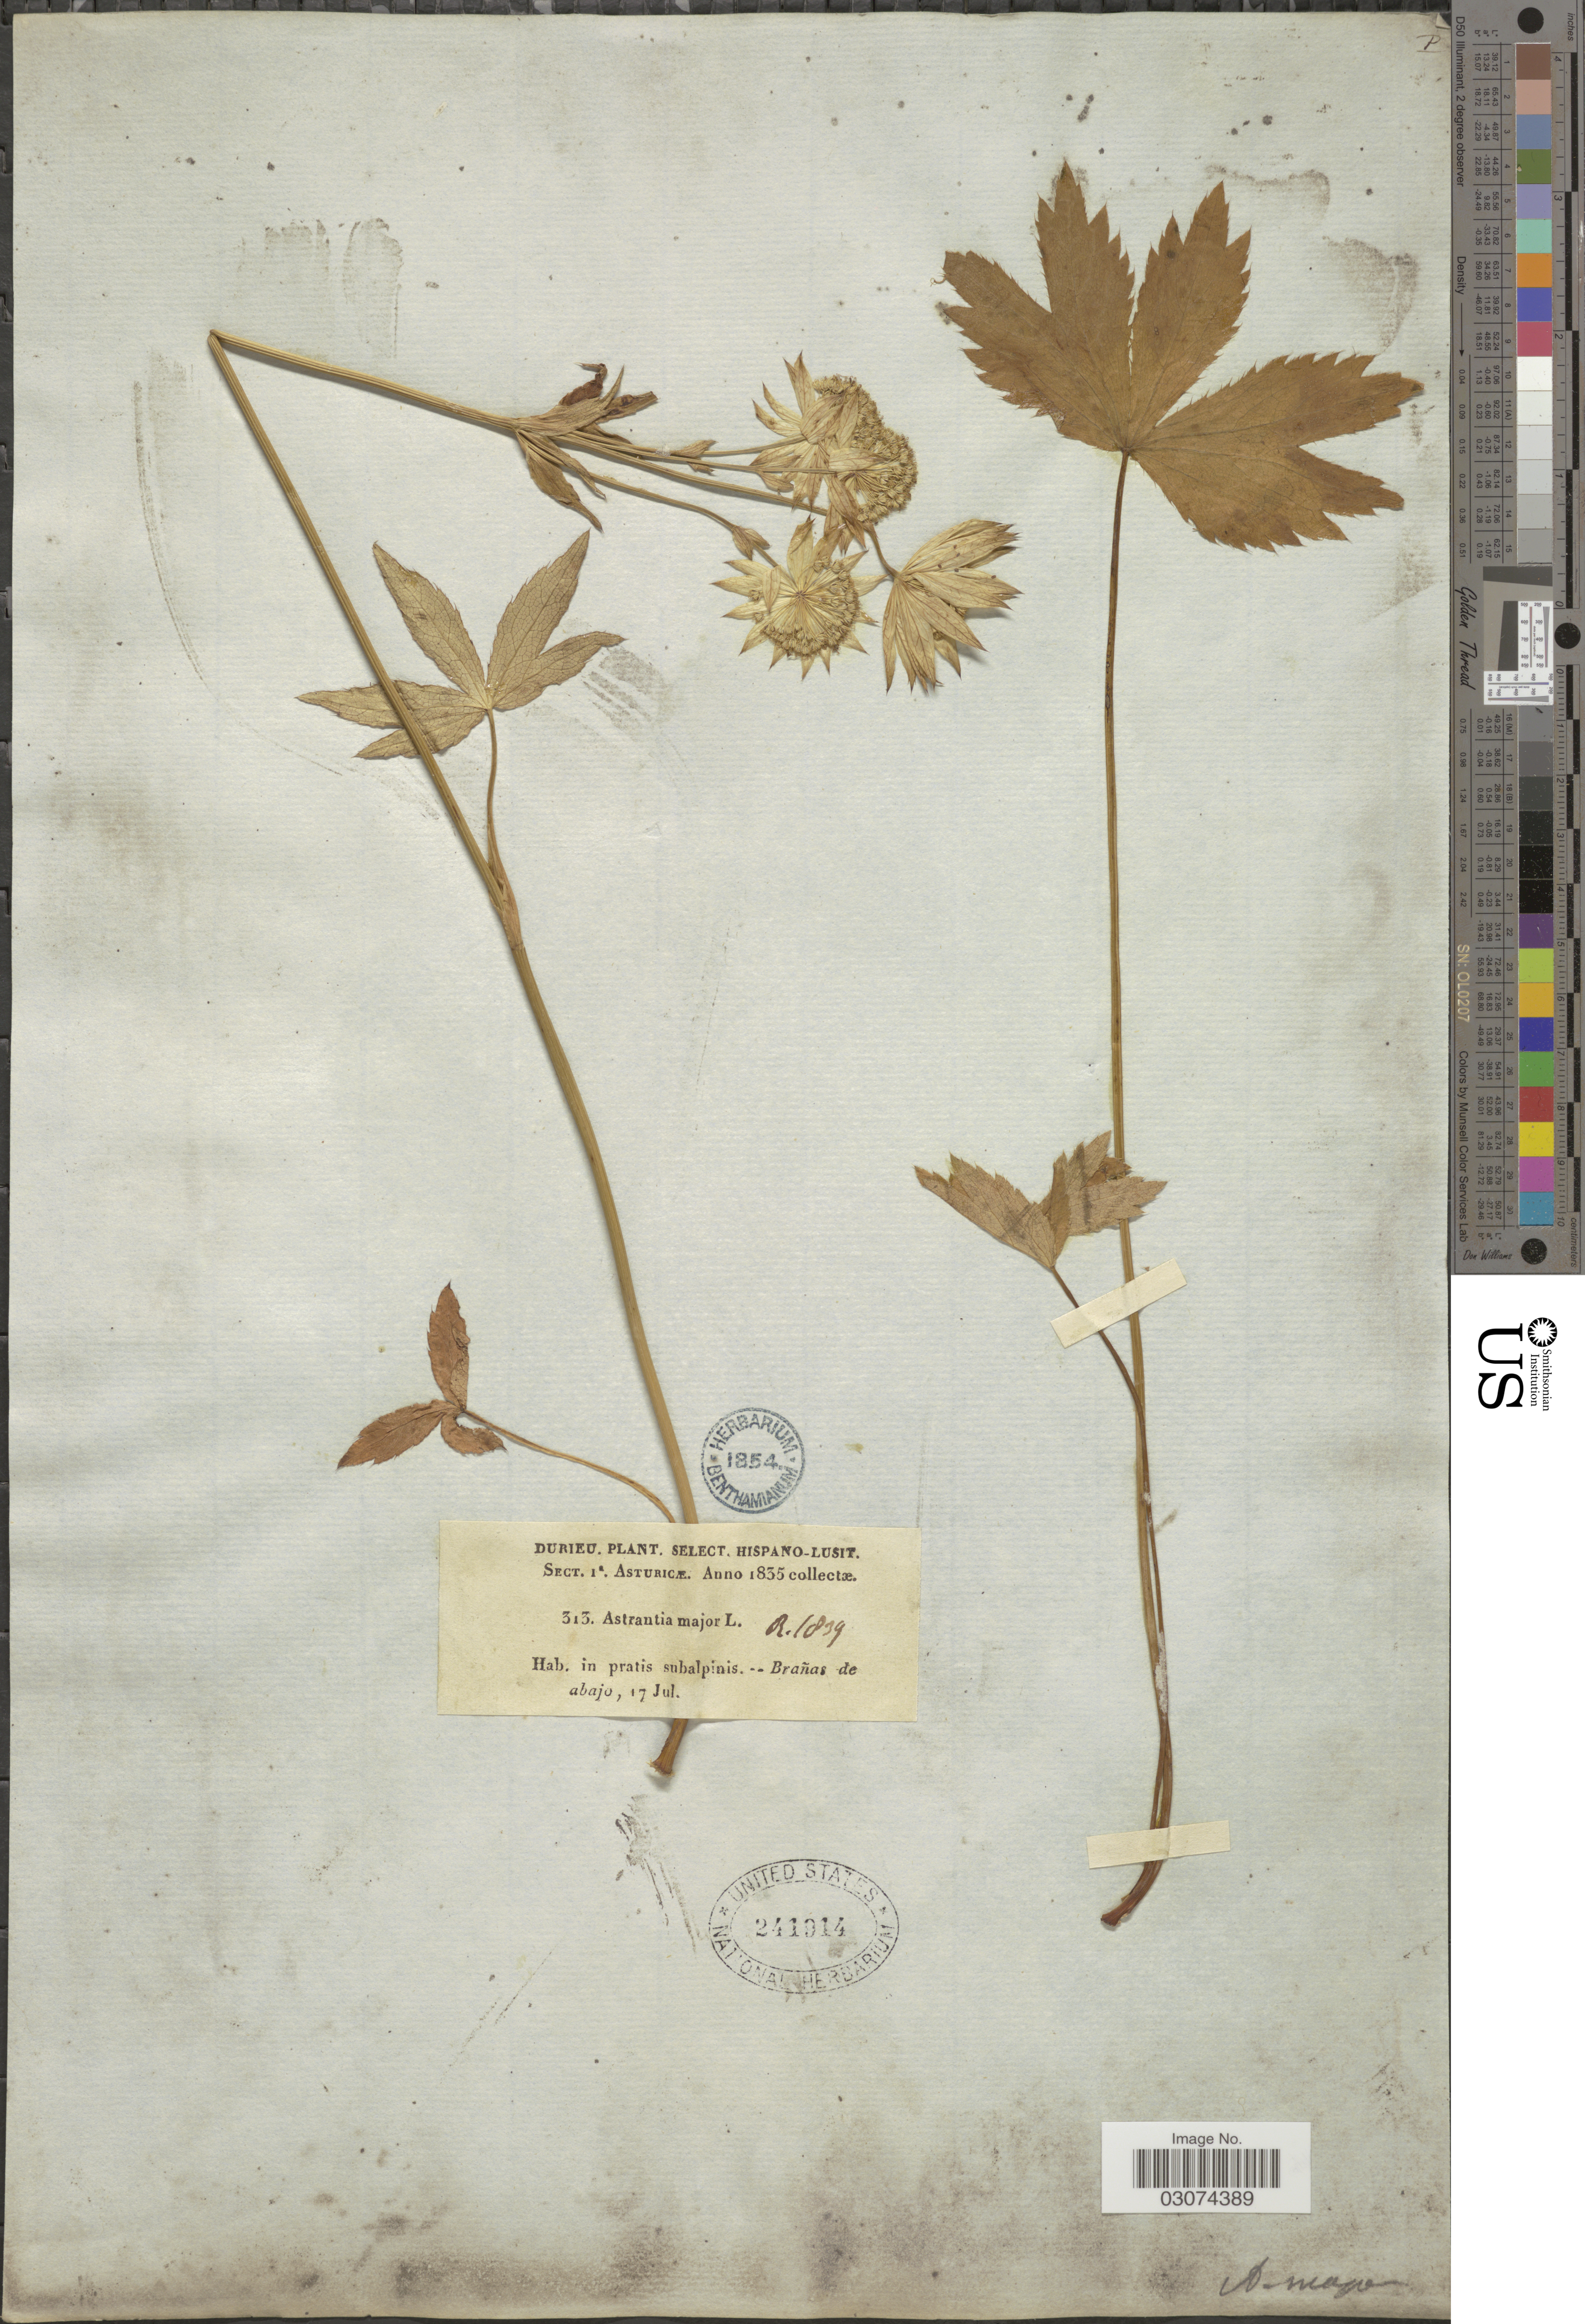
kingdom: Plantae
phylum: Tracheophyta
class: Magnoliopsida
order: Apiales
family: Apiaceae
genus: Astrantia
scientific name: Astrantia major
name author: L.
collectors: Durieu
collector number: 313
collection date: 1835-07-17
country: Spain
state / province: Principado de Asturias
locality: Hispano. Asturicæ. Brañas de abajo.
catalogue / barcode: US 241914